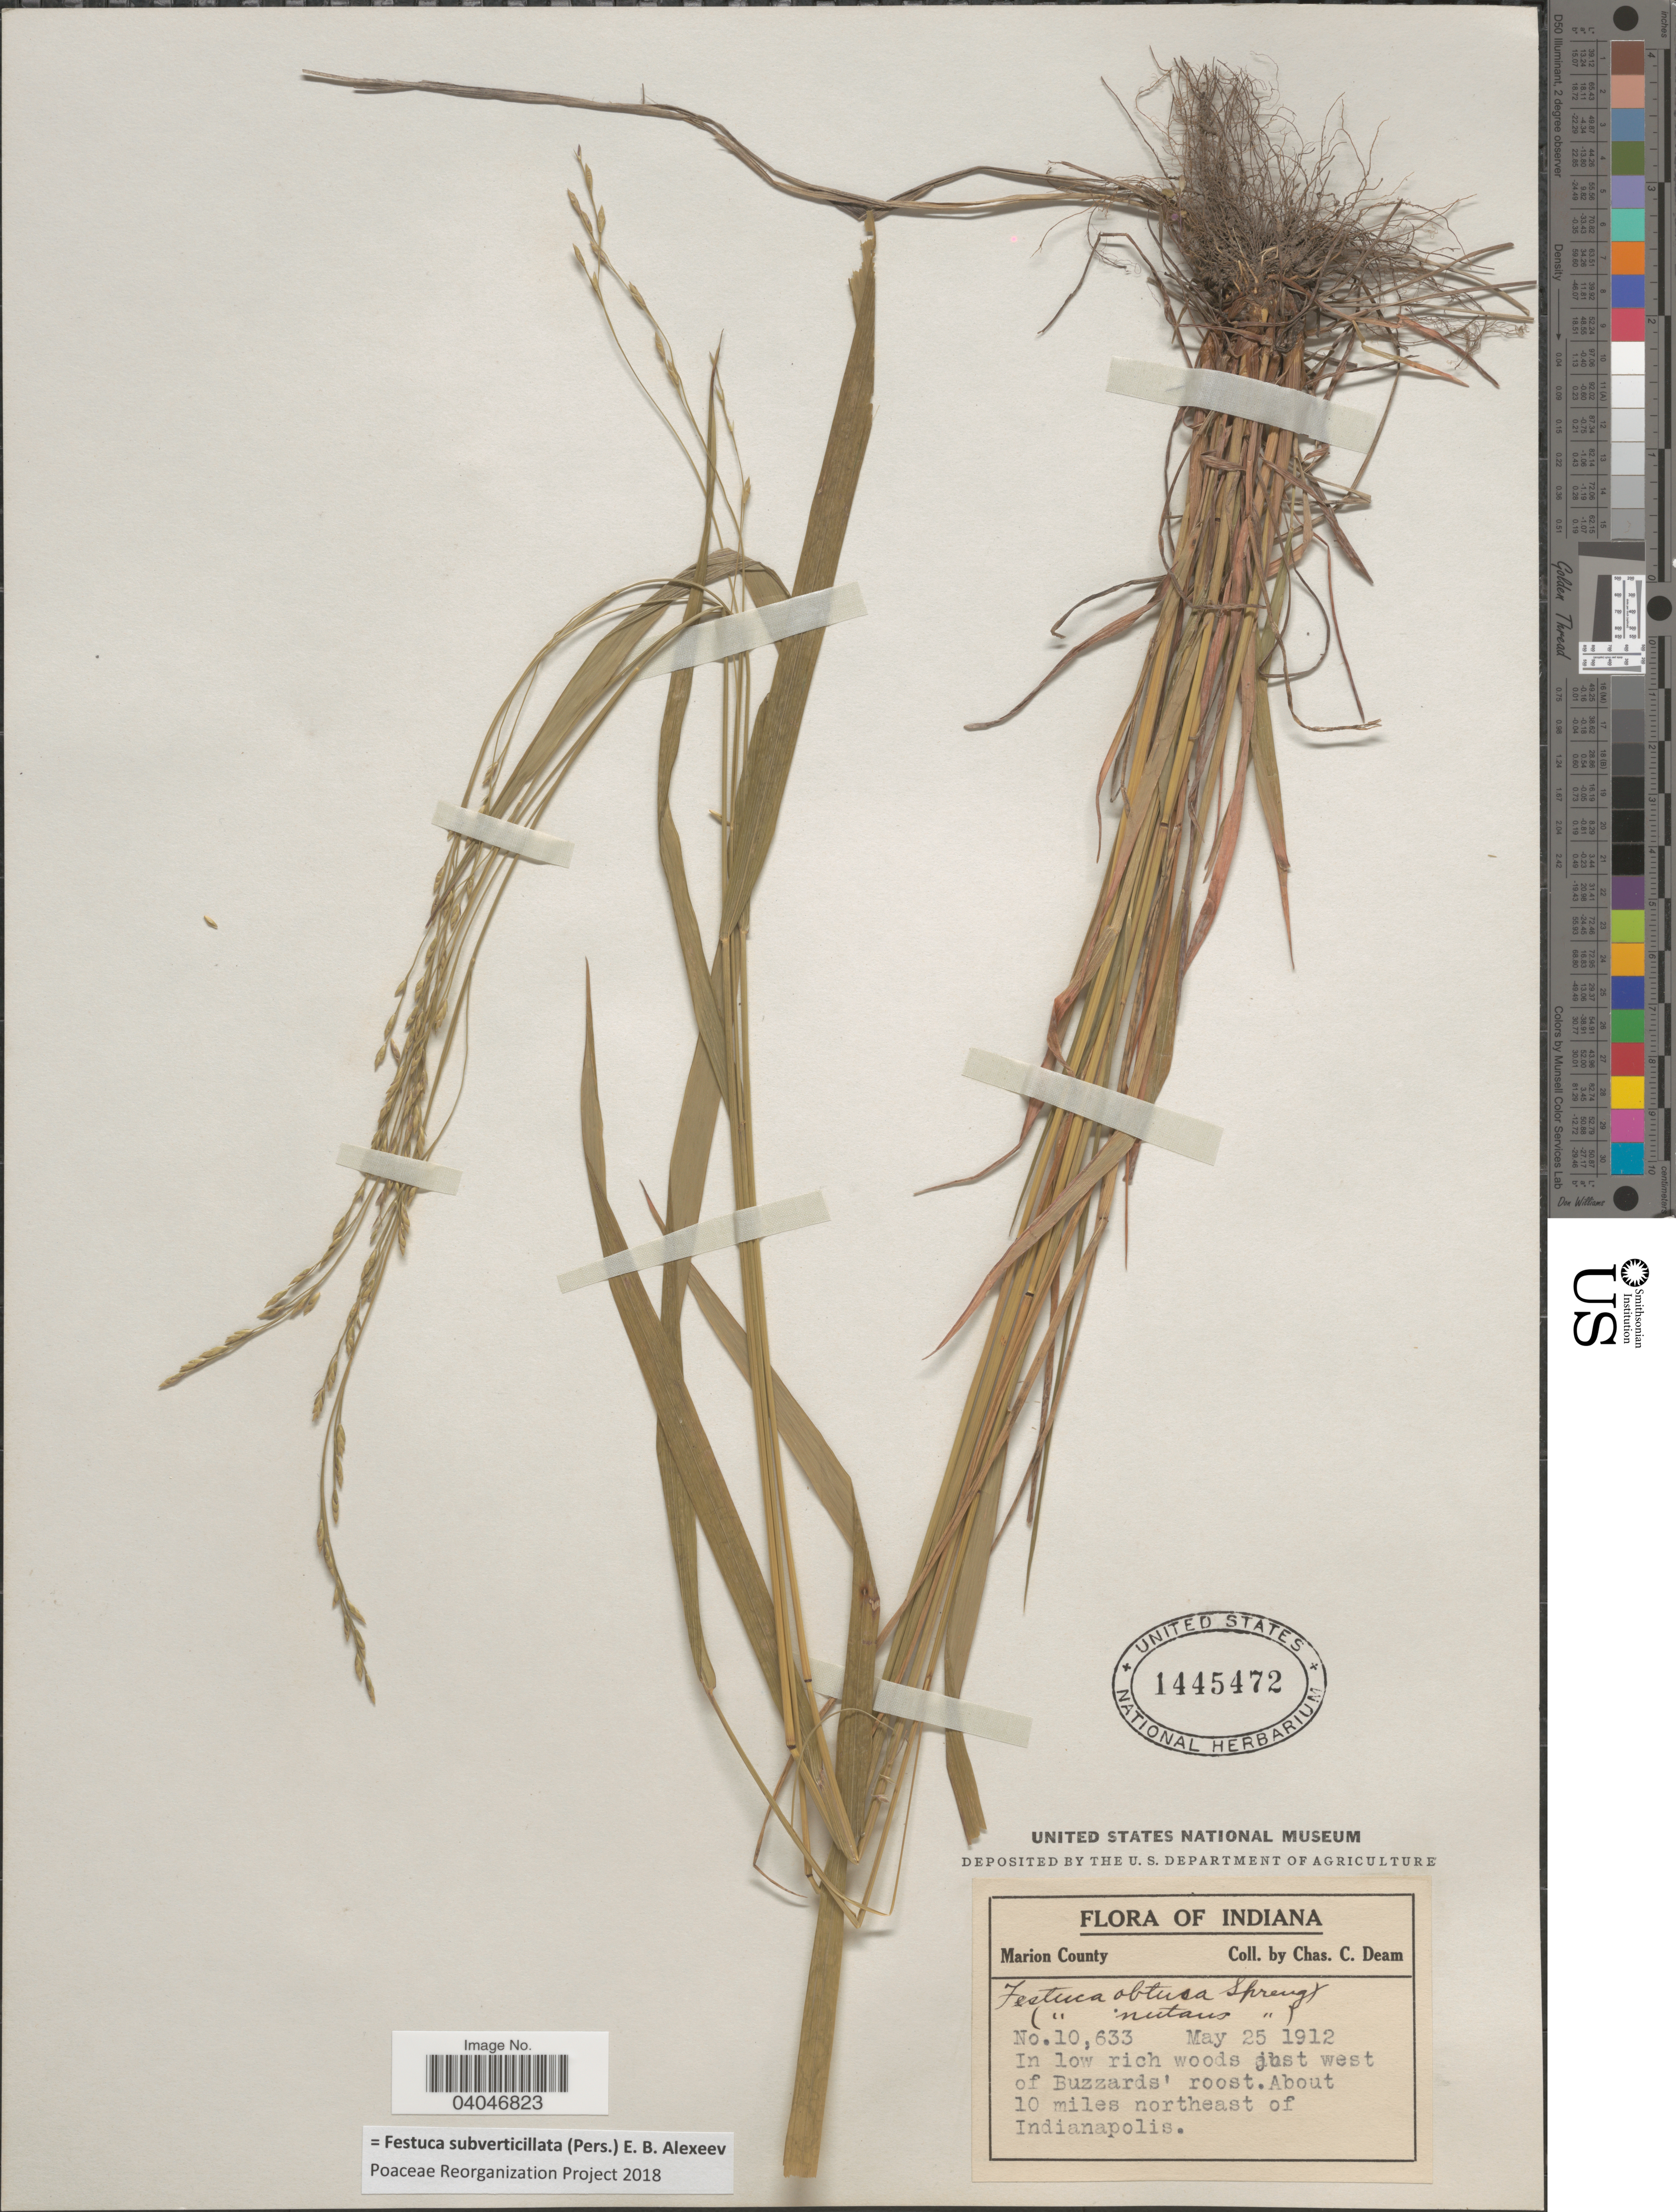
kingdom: Plantae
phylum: Tracheophyta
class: Liliopsida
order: Poales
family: Poaceae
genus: Festuca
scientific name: Festuca subverticillata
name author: (Pers.) E.B. Alexeev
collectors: C. C. Deam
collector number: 10633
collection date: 1912-05-25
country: United States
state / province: Indiana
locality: Marion County. In low rich woods just west of Buzzards' roost. About 10 miles northeast of Indianapolis.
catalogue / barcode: US 1445472